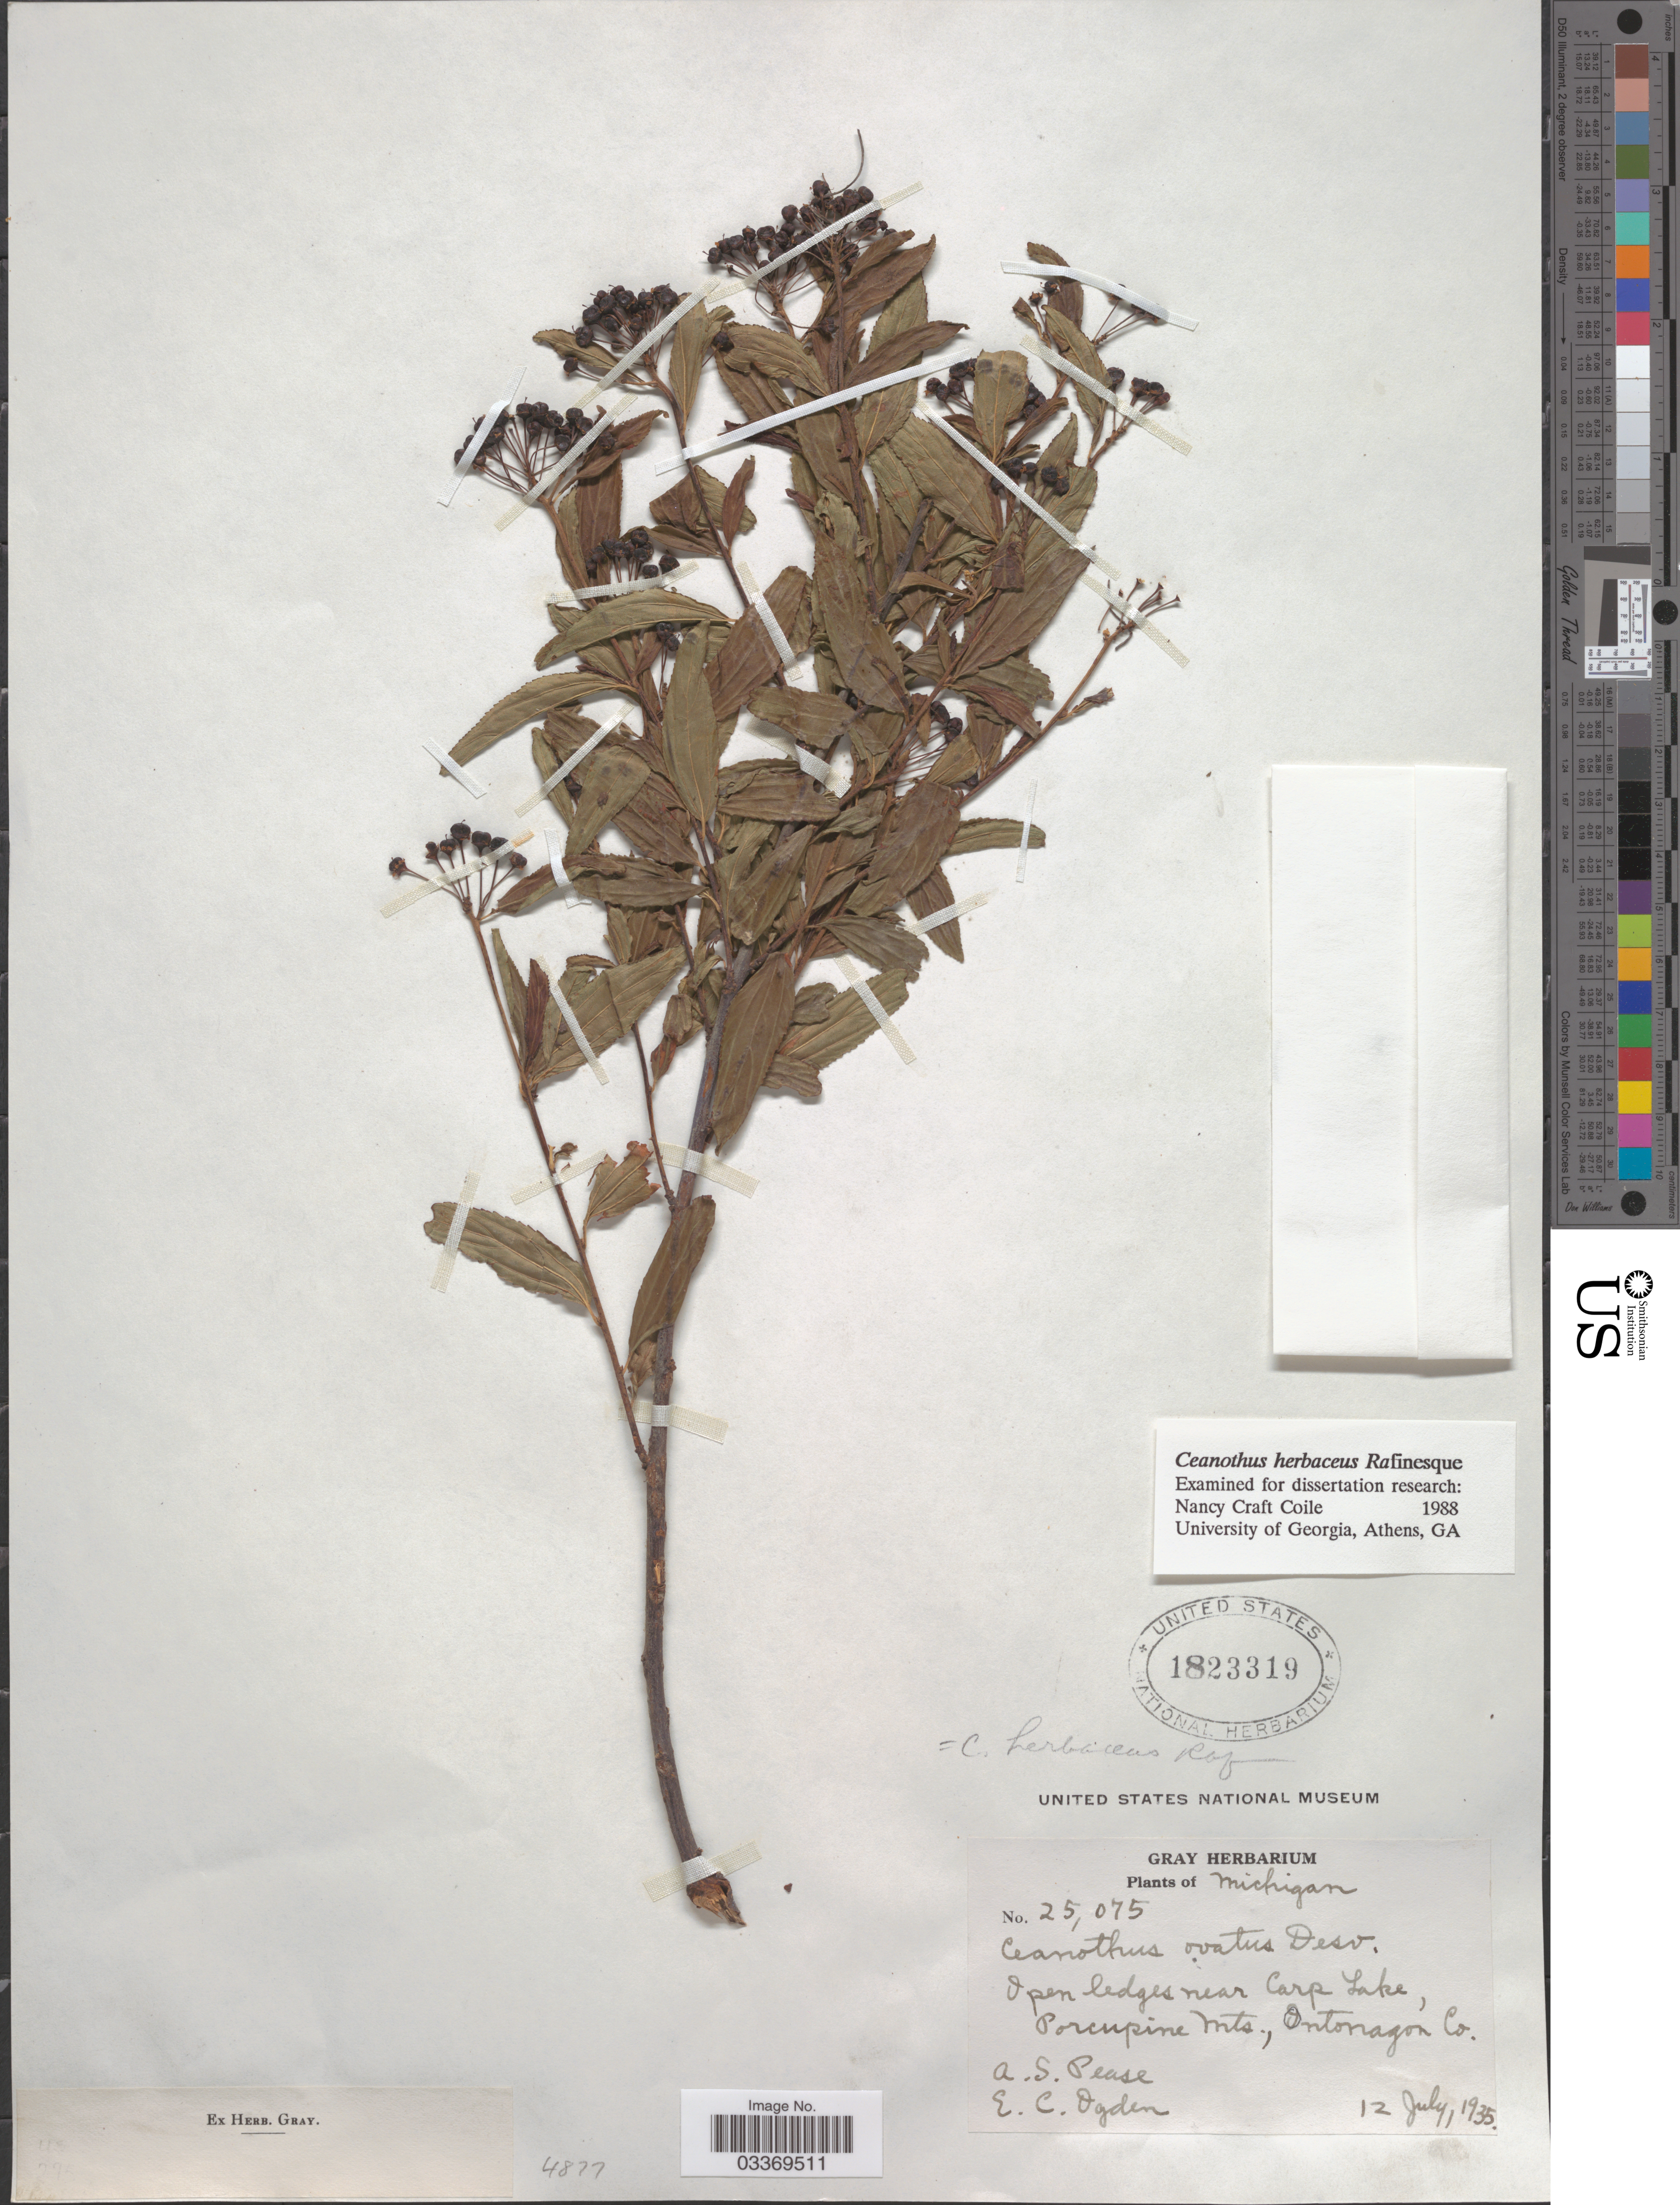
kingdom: Plantae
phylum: Tracheophyta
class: Magnoliopsida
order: Rosales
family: Rhamnaceae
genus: Ceanothus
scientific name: Ceanothus ovatus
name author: Desf.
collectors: A. S. Pease & E. Ogden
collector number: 25075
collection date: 1935-07-12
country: United States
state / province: Michigan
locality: Near Carp Lake, Porcupine Mts., Ontonagon Co.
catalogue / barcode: US 1823319